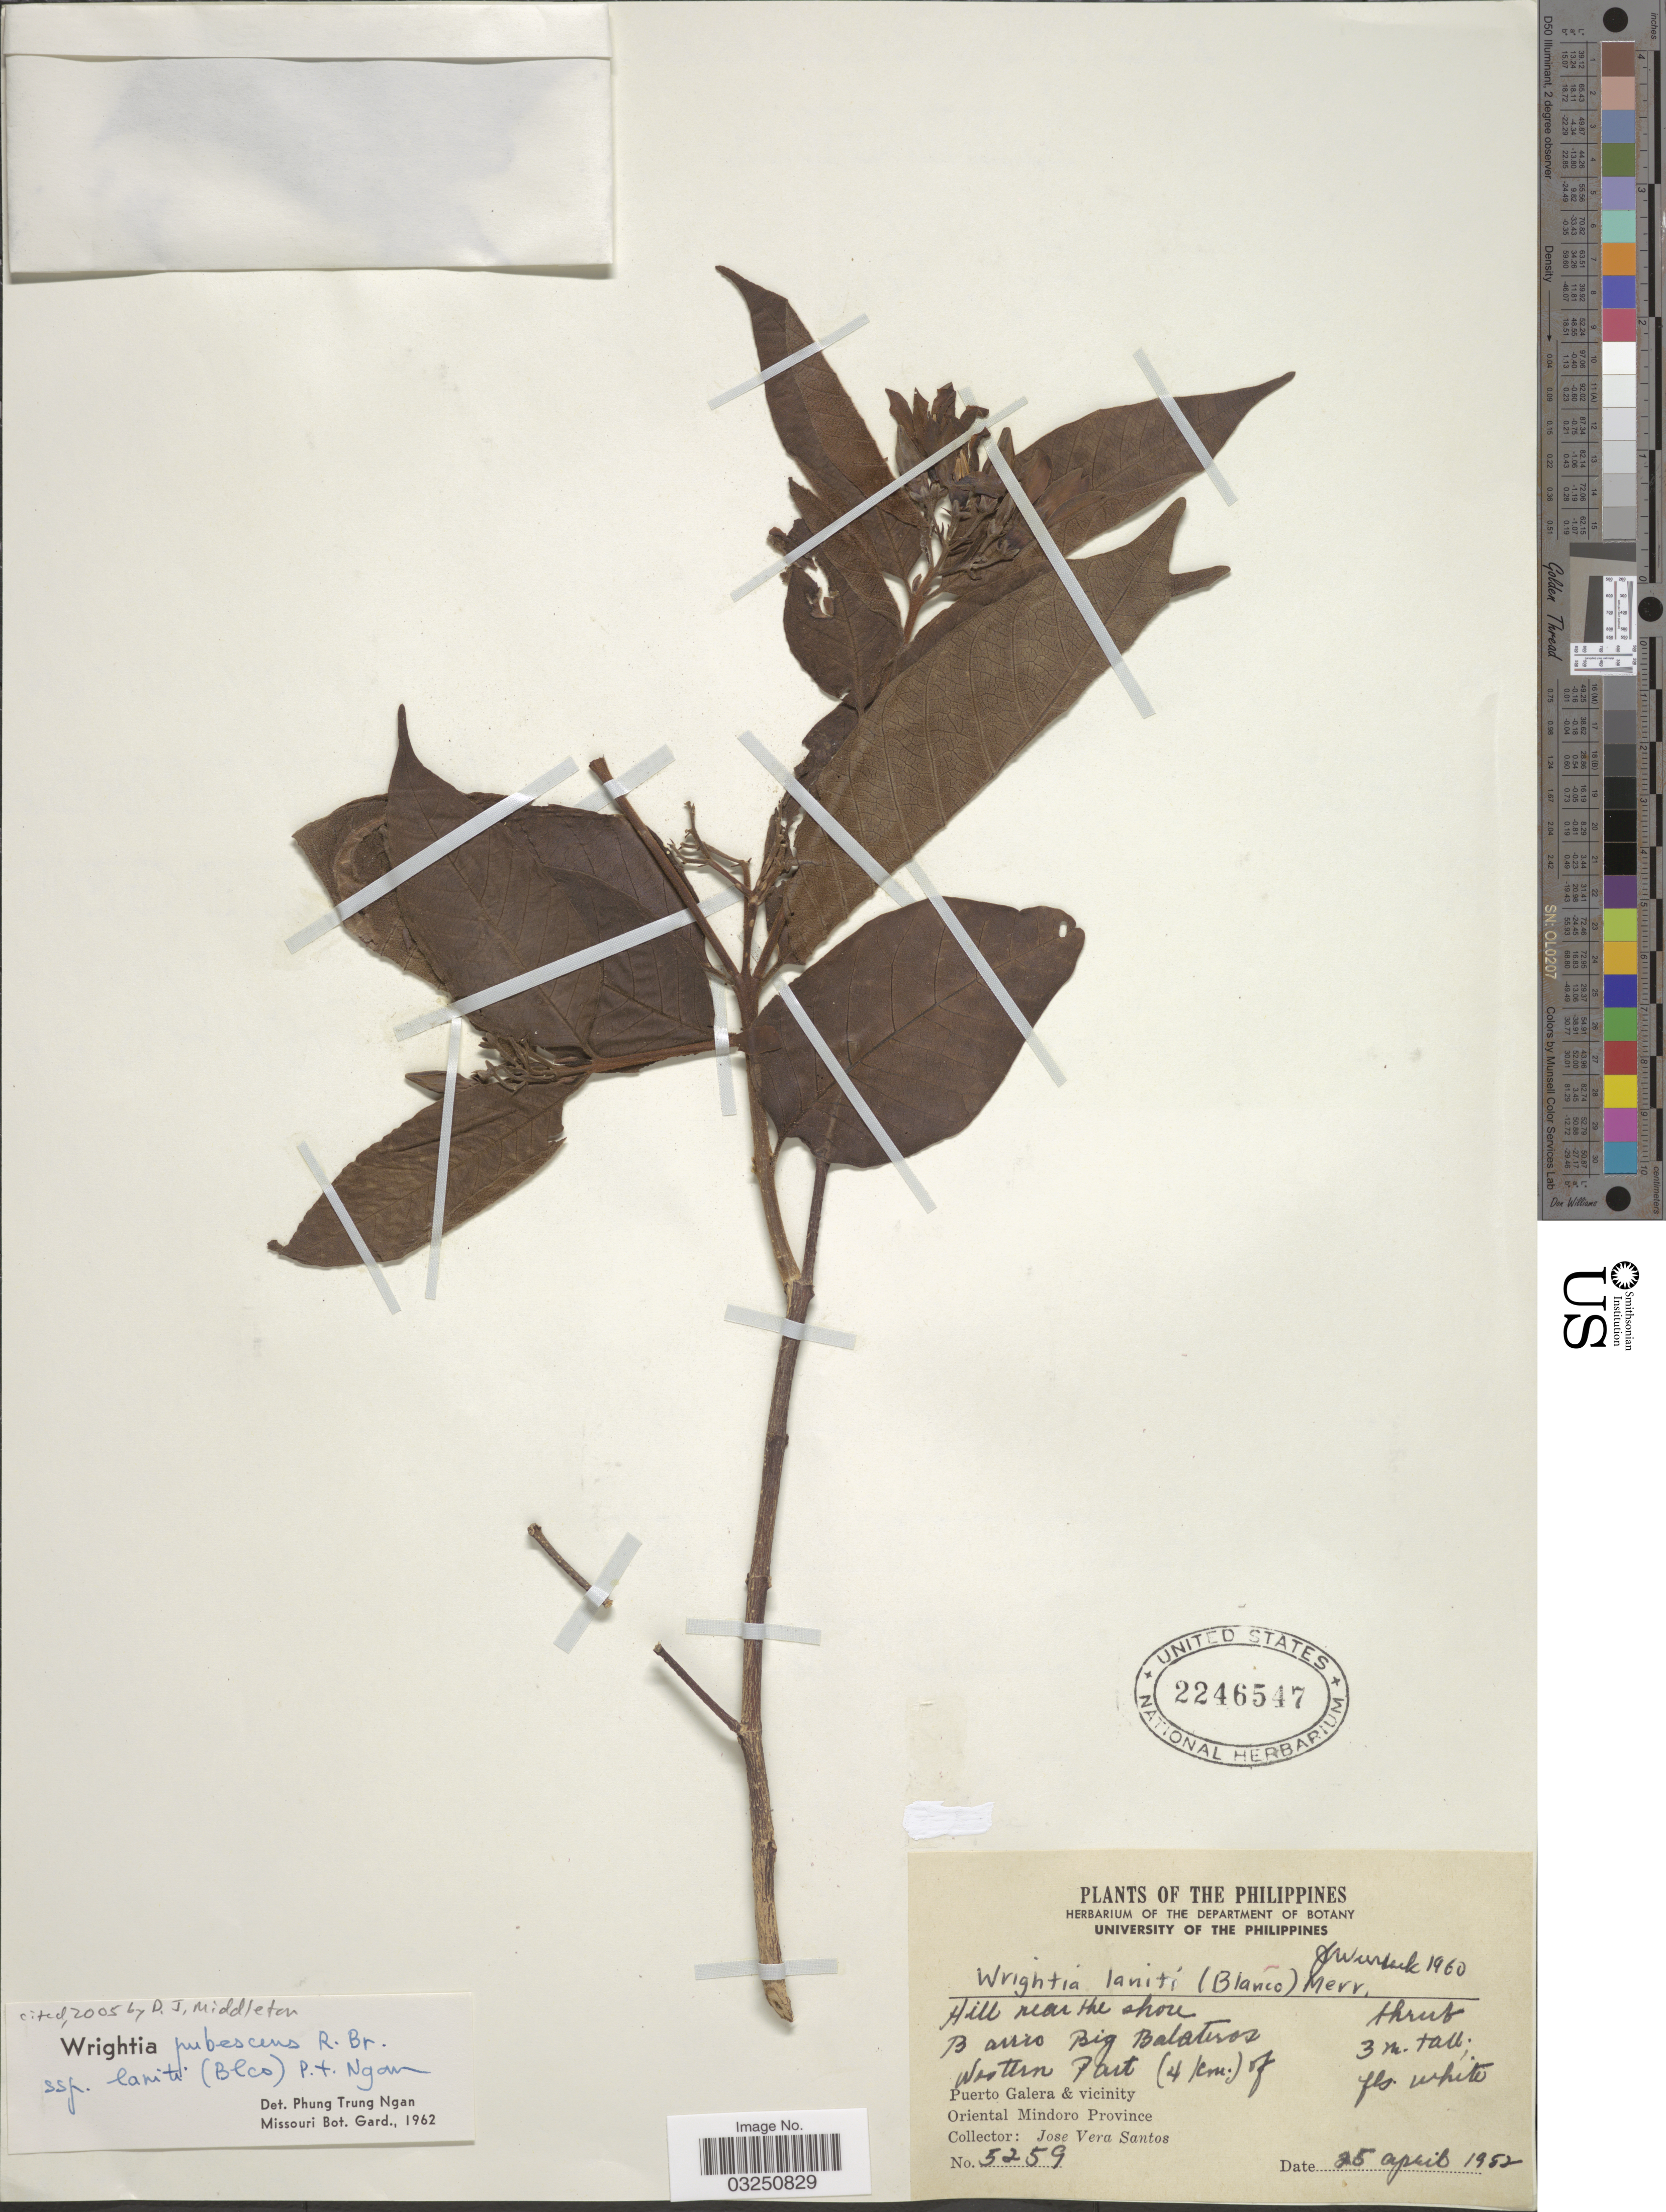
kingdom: Plantae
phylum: Tracheophyta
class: Magnoliopsida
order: Gentianales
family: Apocynaceae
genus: Wrightia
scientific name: Wrightia pubescens subsp. laniti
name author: (M. Blanco) Ngan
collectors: J. V. Santos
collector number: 5259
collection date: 1982-04-25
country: Philippines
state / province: Mimaropa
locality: Hill near the shore. Barrio Big Balateros. Western Part (4 km.) of Puerto Galera & vicinity. Oriental Mindoro Province.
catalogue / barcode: US 2246547